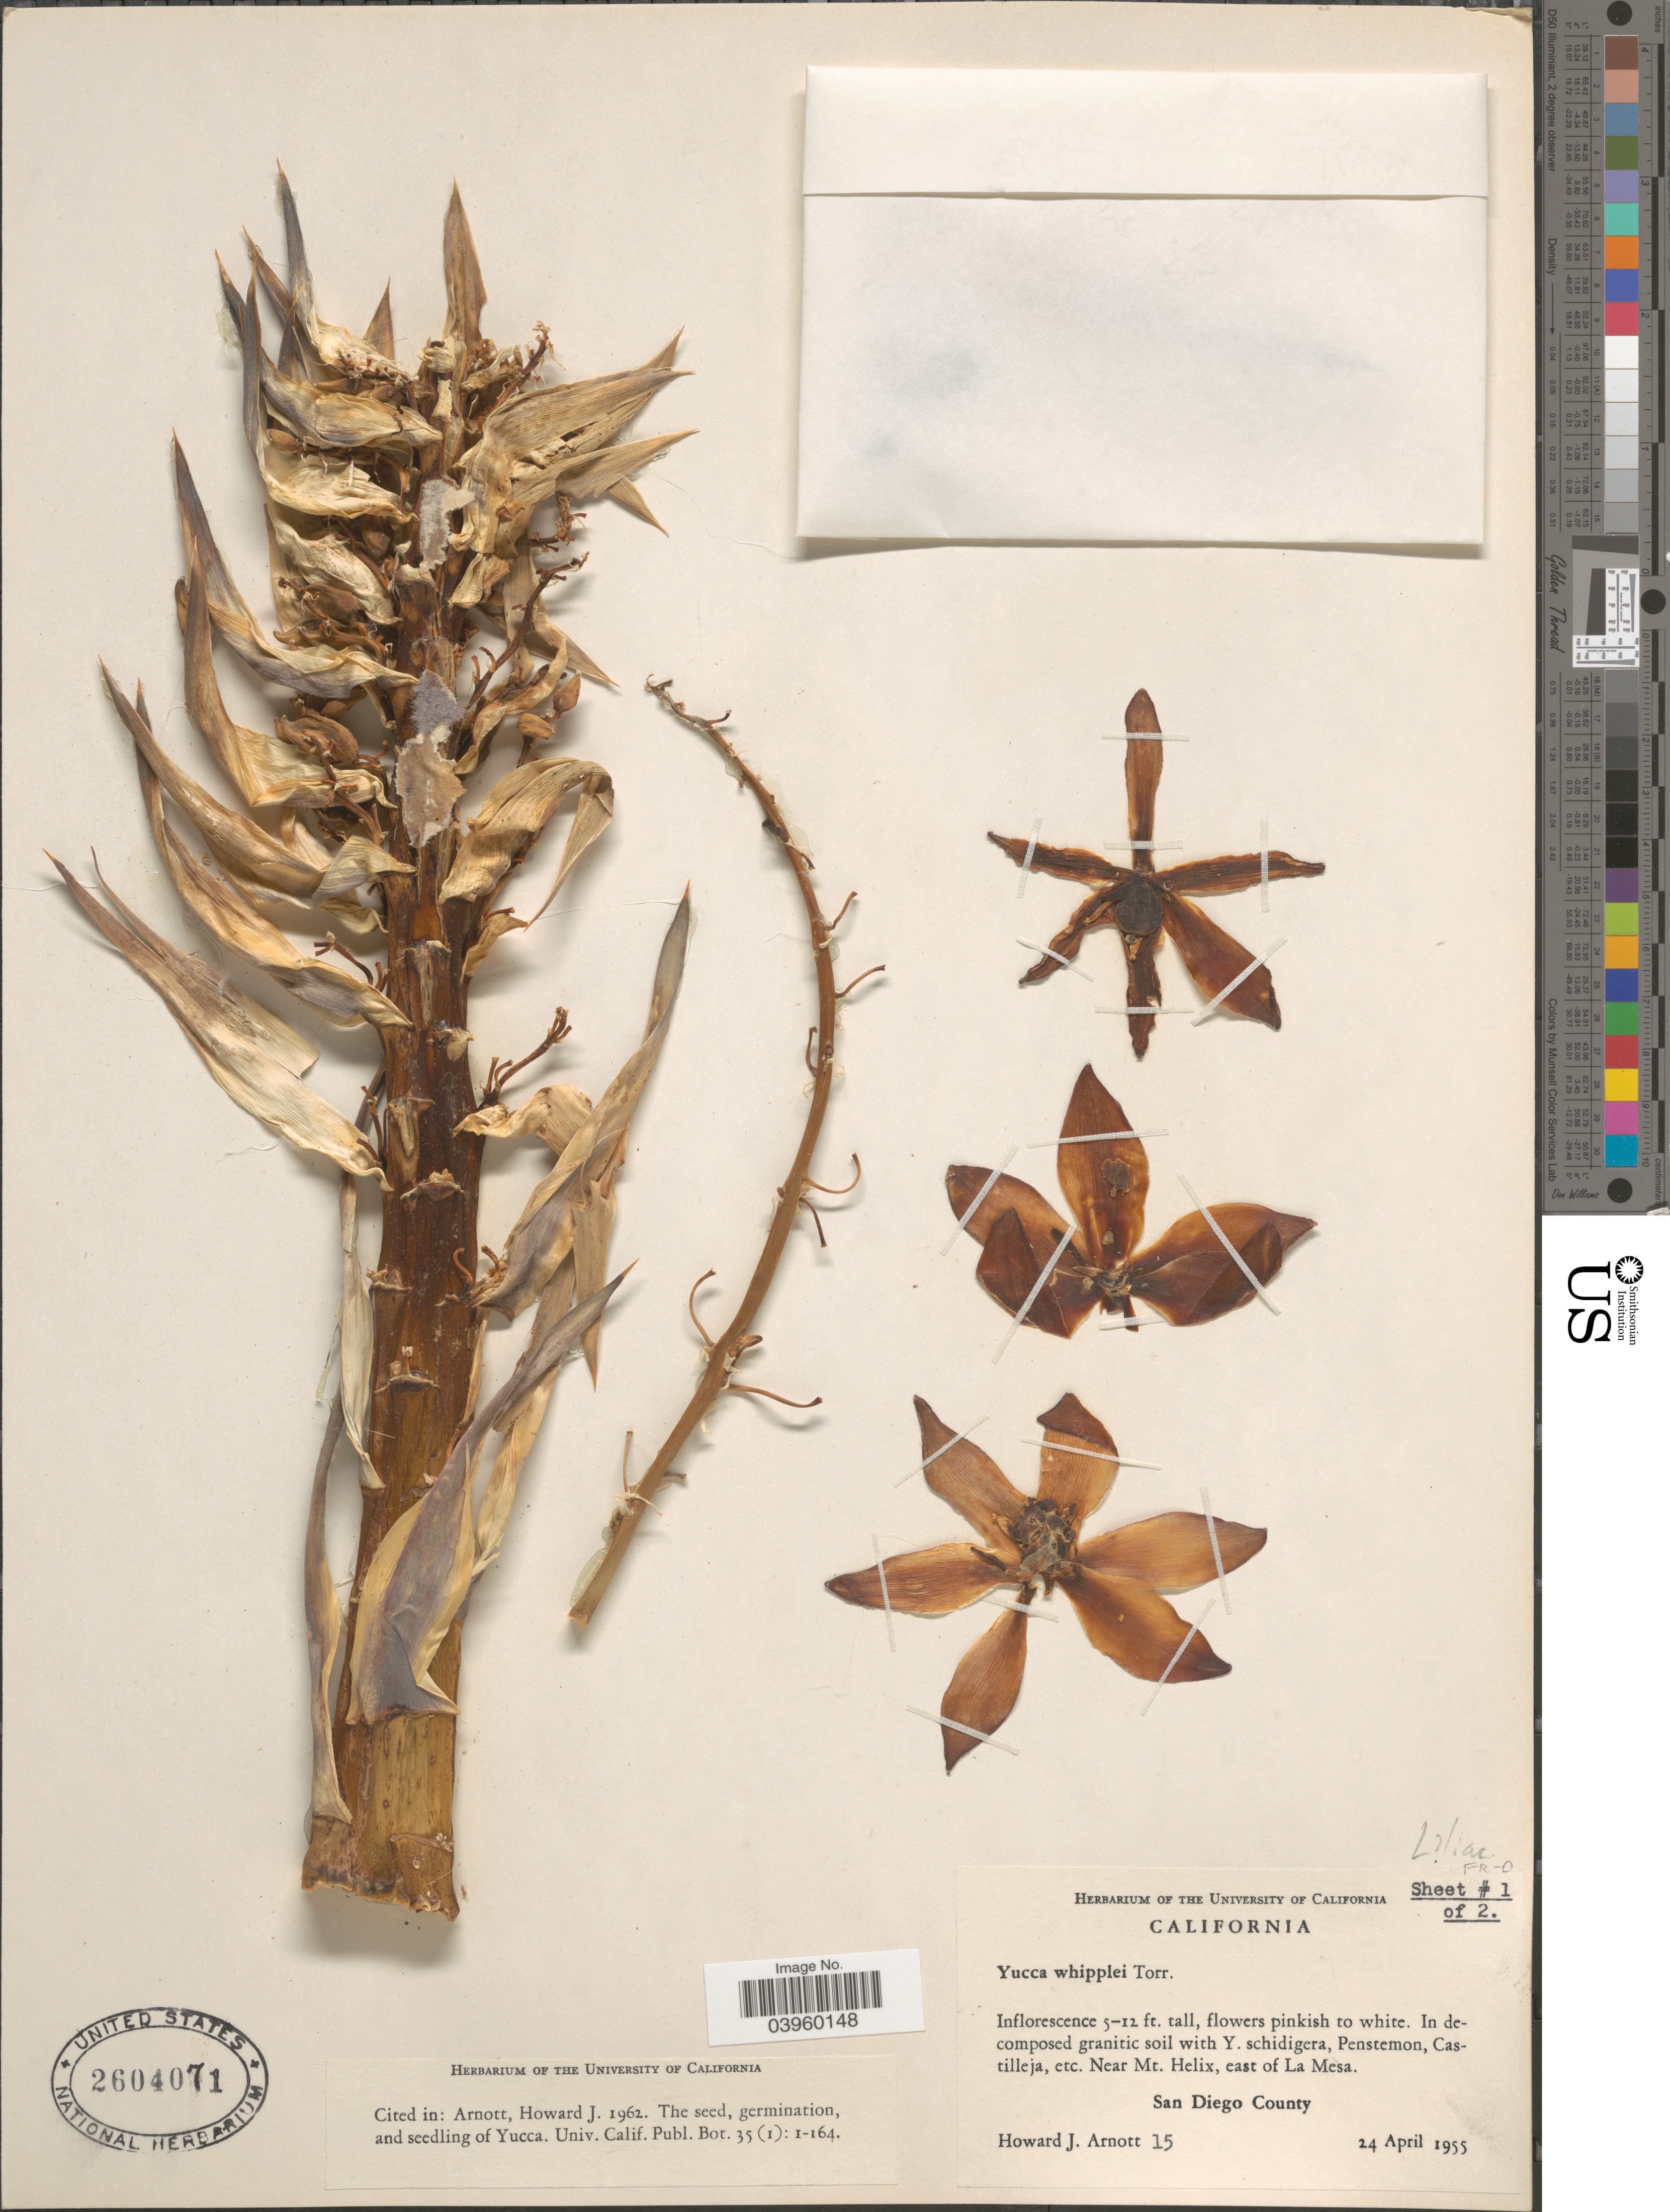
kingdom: Plantae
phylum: Tracheophyta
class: Liliopsida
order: Asparagales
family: Asparagaceae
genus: Yucca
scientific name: Yucca whipplei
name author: Torr.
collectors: H. J. Arnott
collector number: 15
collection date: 1955-04-24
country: United States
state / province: California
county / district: San Diego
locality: Near Mt. Helix, east of La Mesa. San Diego County.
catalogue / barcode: US 2604071